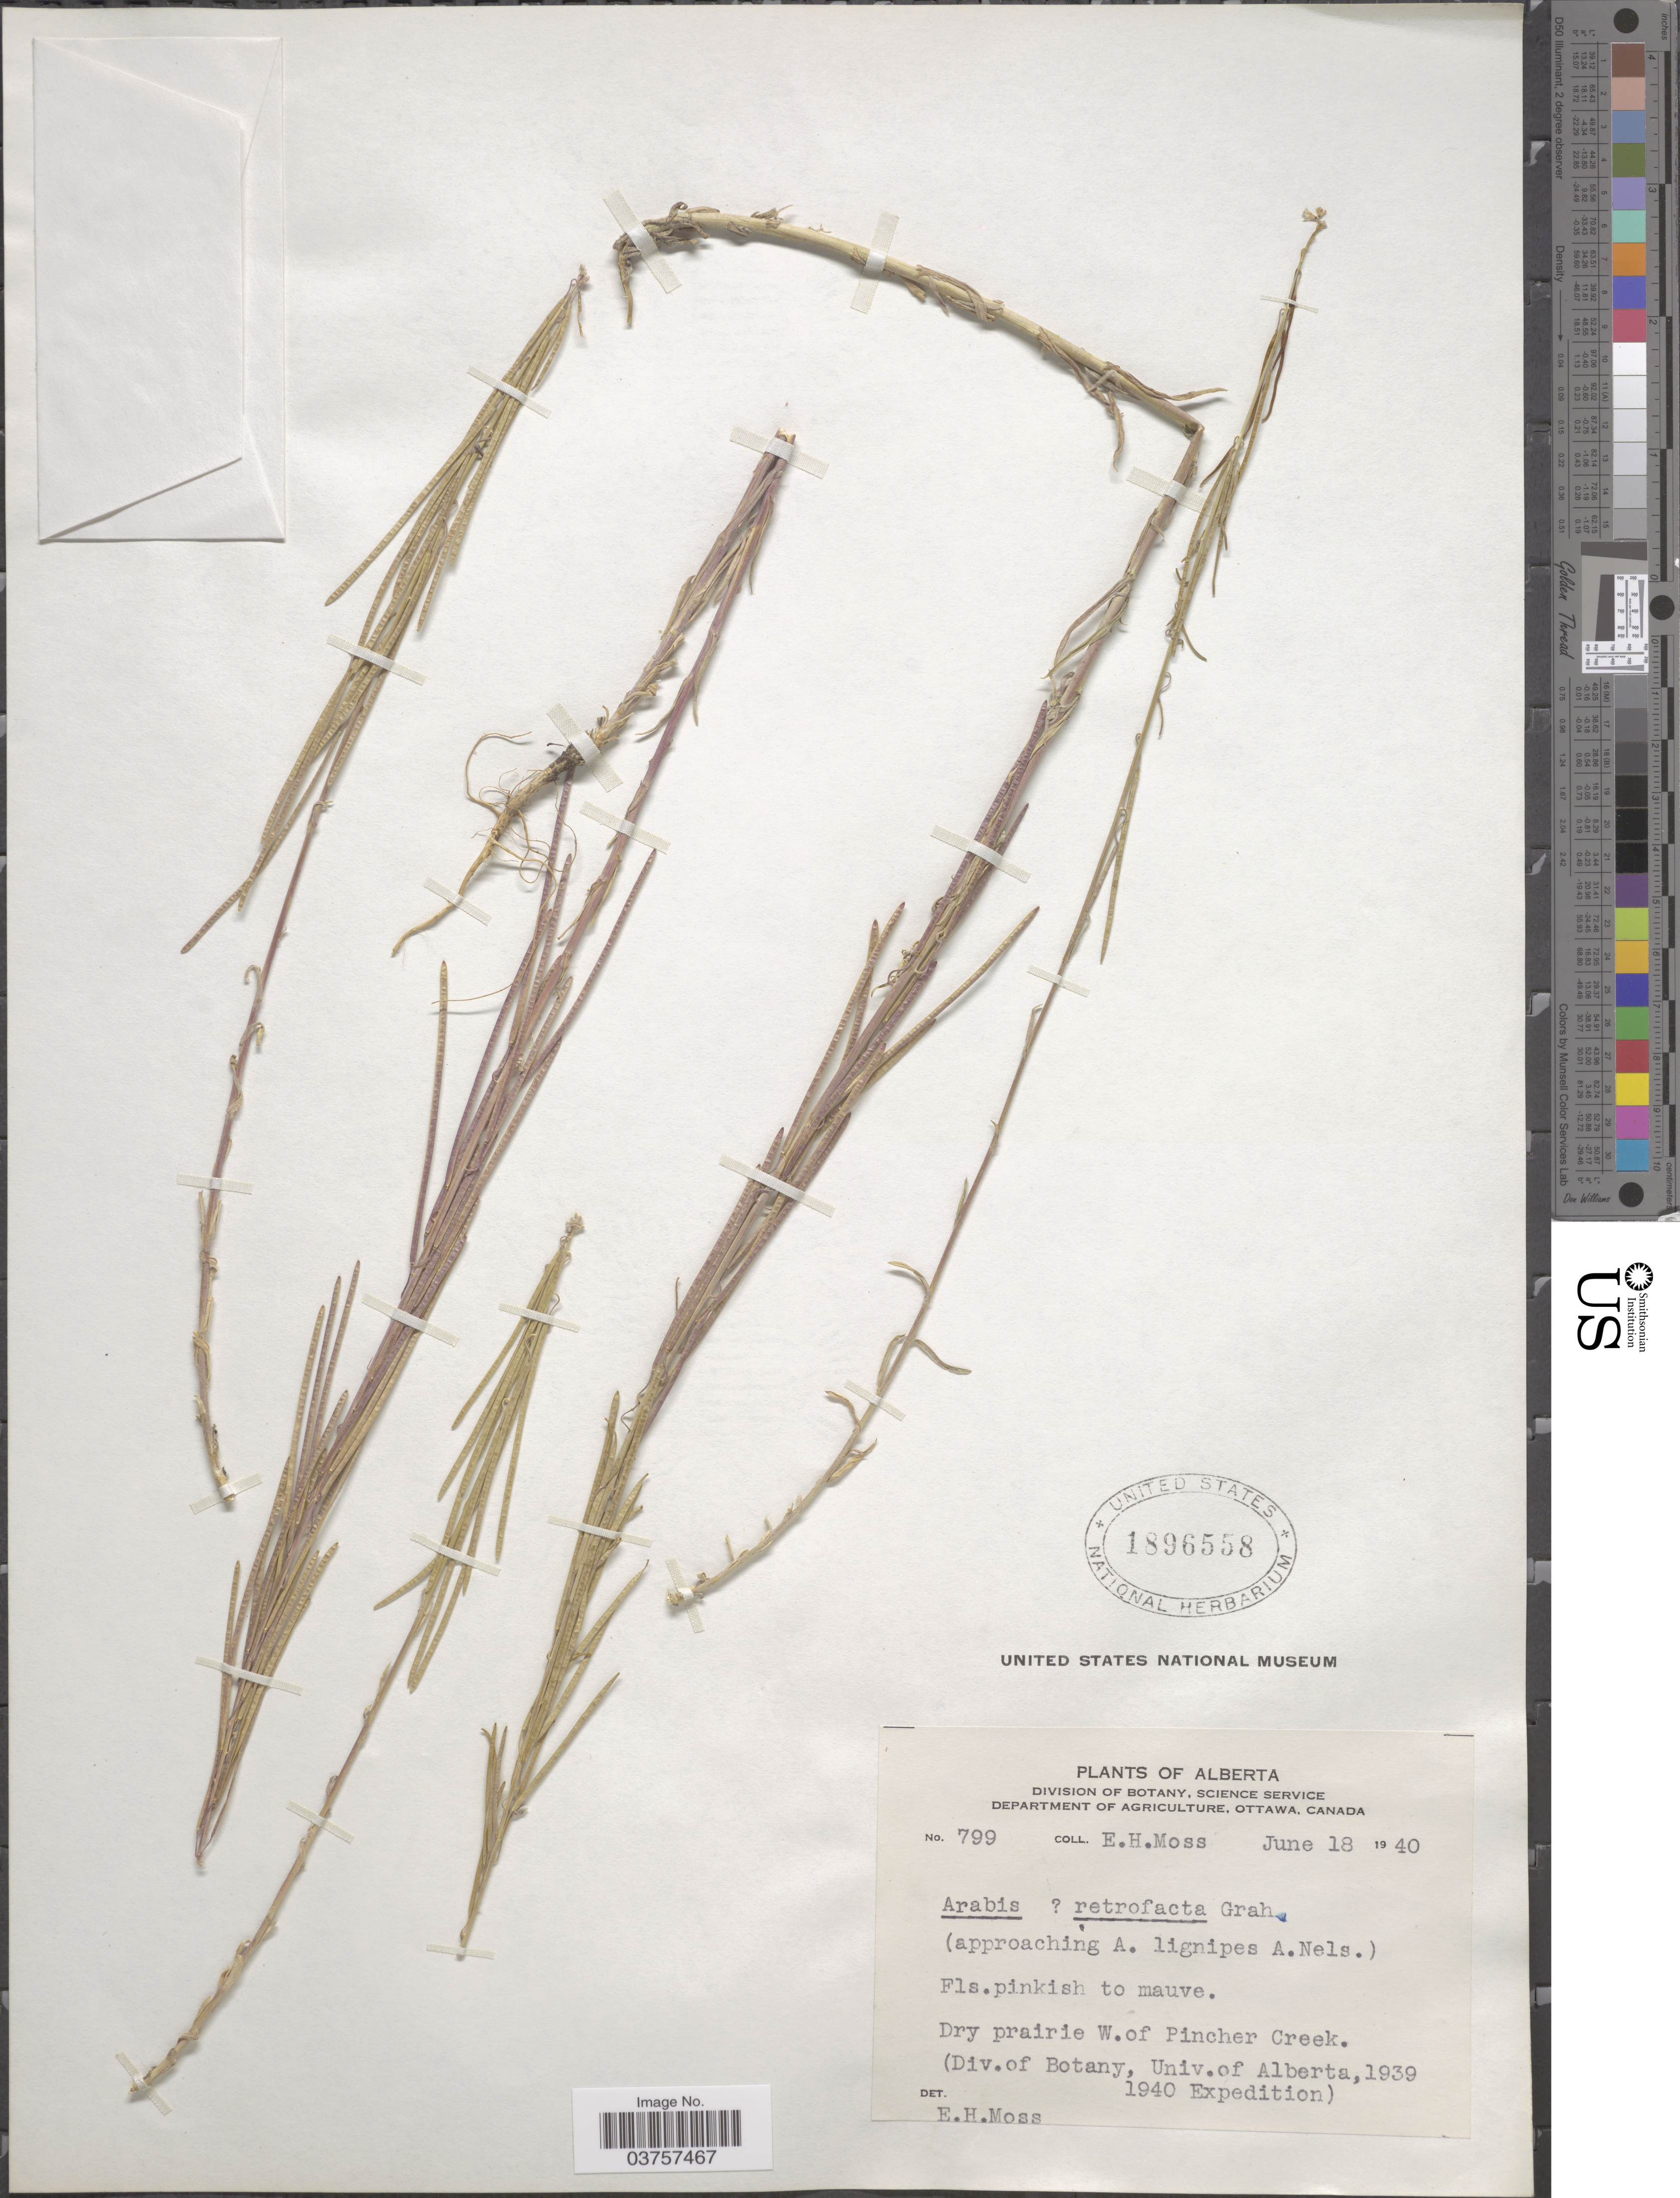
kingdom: Plantae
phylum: Tracheophyta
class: Magnoliopsida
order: Brassicales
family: Brassicaceae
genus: Arabis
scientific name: Arabis holboellii var. retrofracta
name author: Rydb.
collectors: E. Moss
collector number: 799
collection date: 1940-06-18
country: Canada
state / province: Alberta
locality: Dry prairie W. of Pincher Creek.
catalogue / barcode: US 1896558